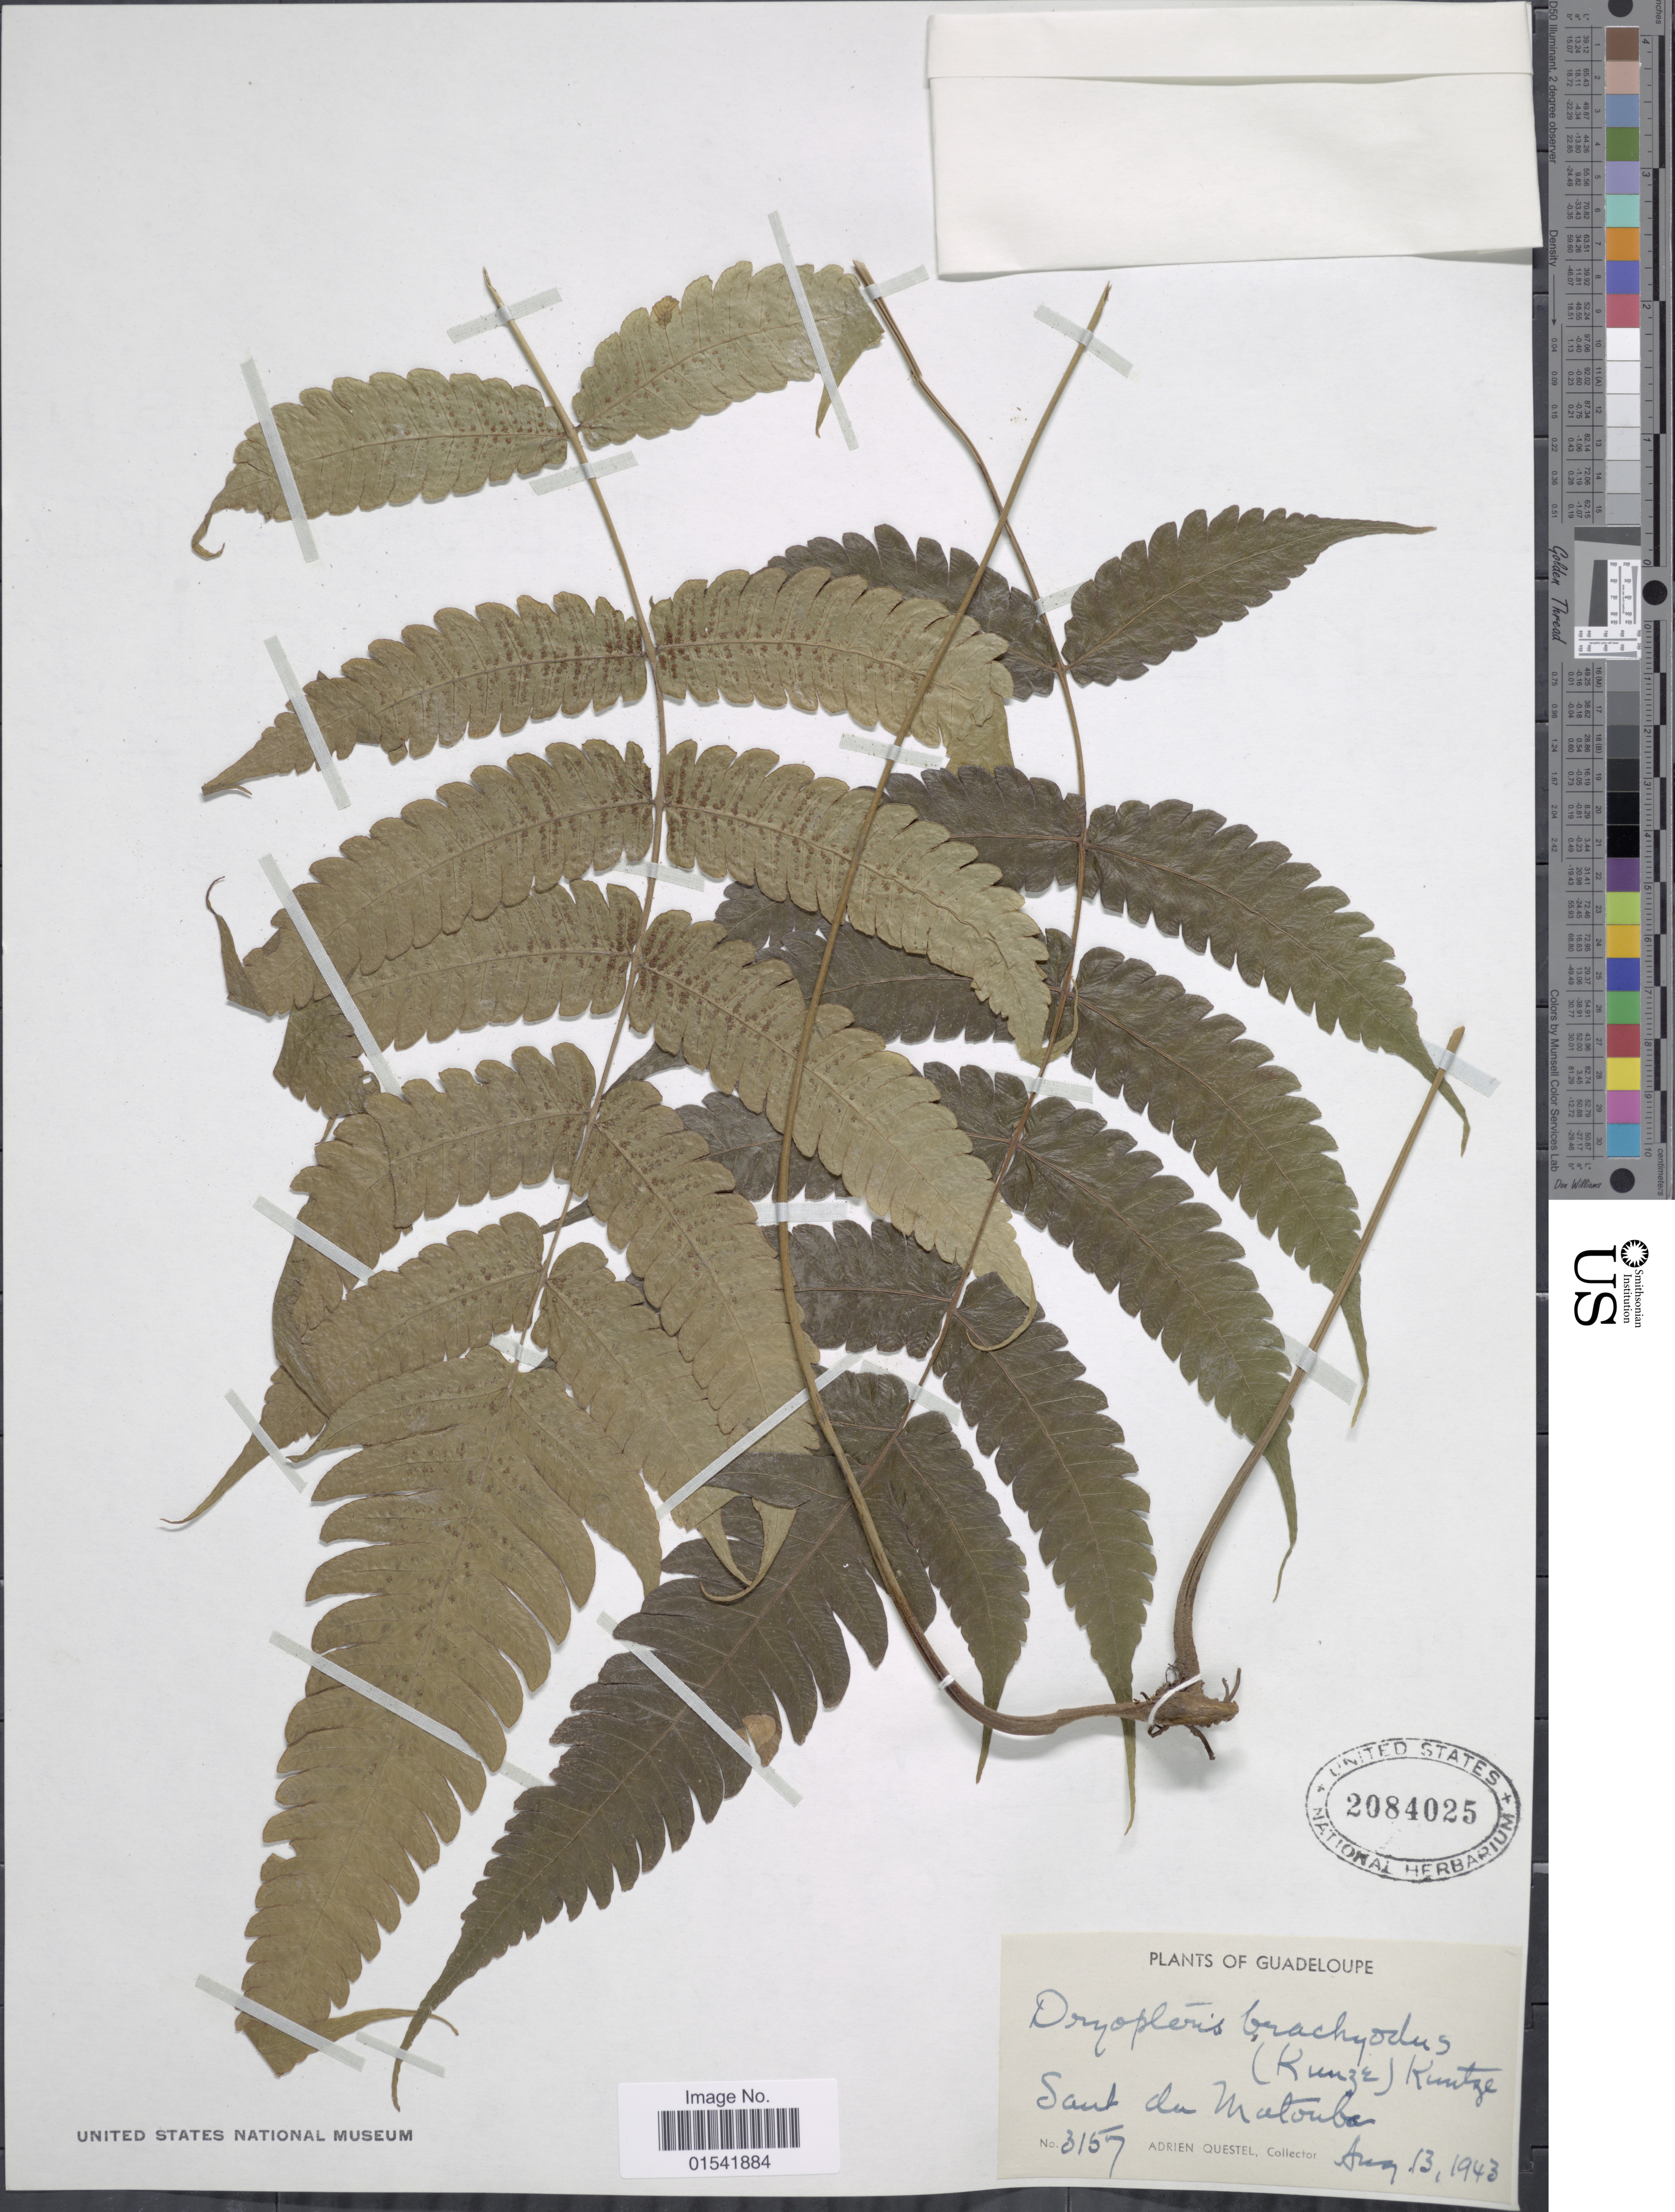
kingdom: Plantae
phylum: Tracheophyta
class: Polypodiopsida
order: Polypodiales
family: Thelypteridaceae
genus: Steiropteris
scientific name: Steiropteris glandulosa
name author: (Hook. f.) Pic. Serm.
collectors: A. Questel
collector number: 3157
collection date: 1943-08-13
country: Guadeloupe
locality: Saut du Matouba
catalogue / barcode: US 2084025